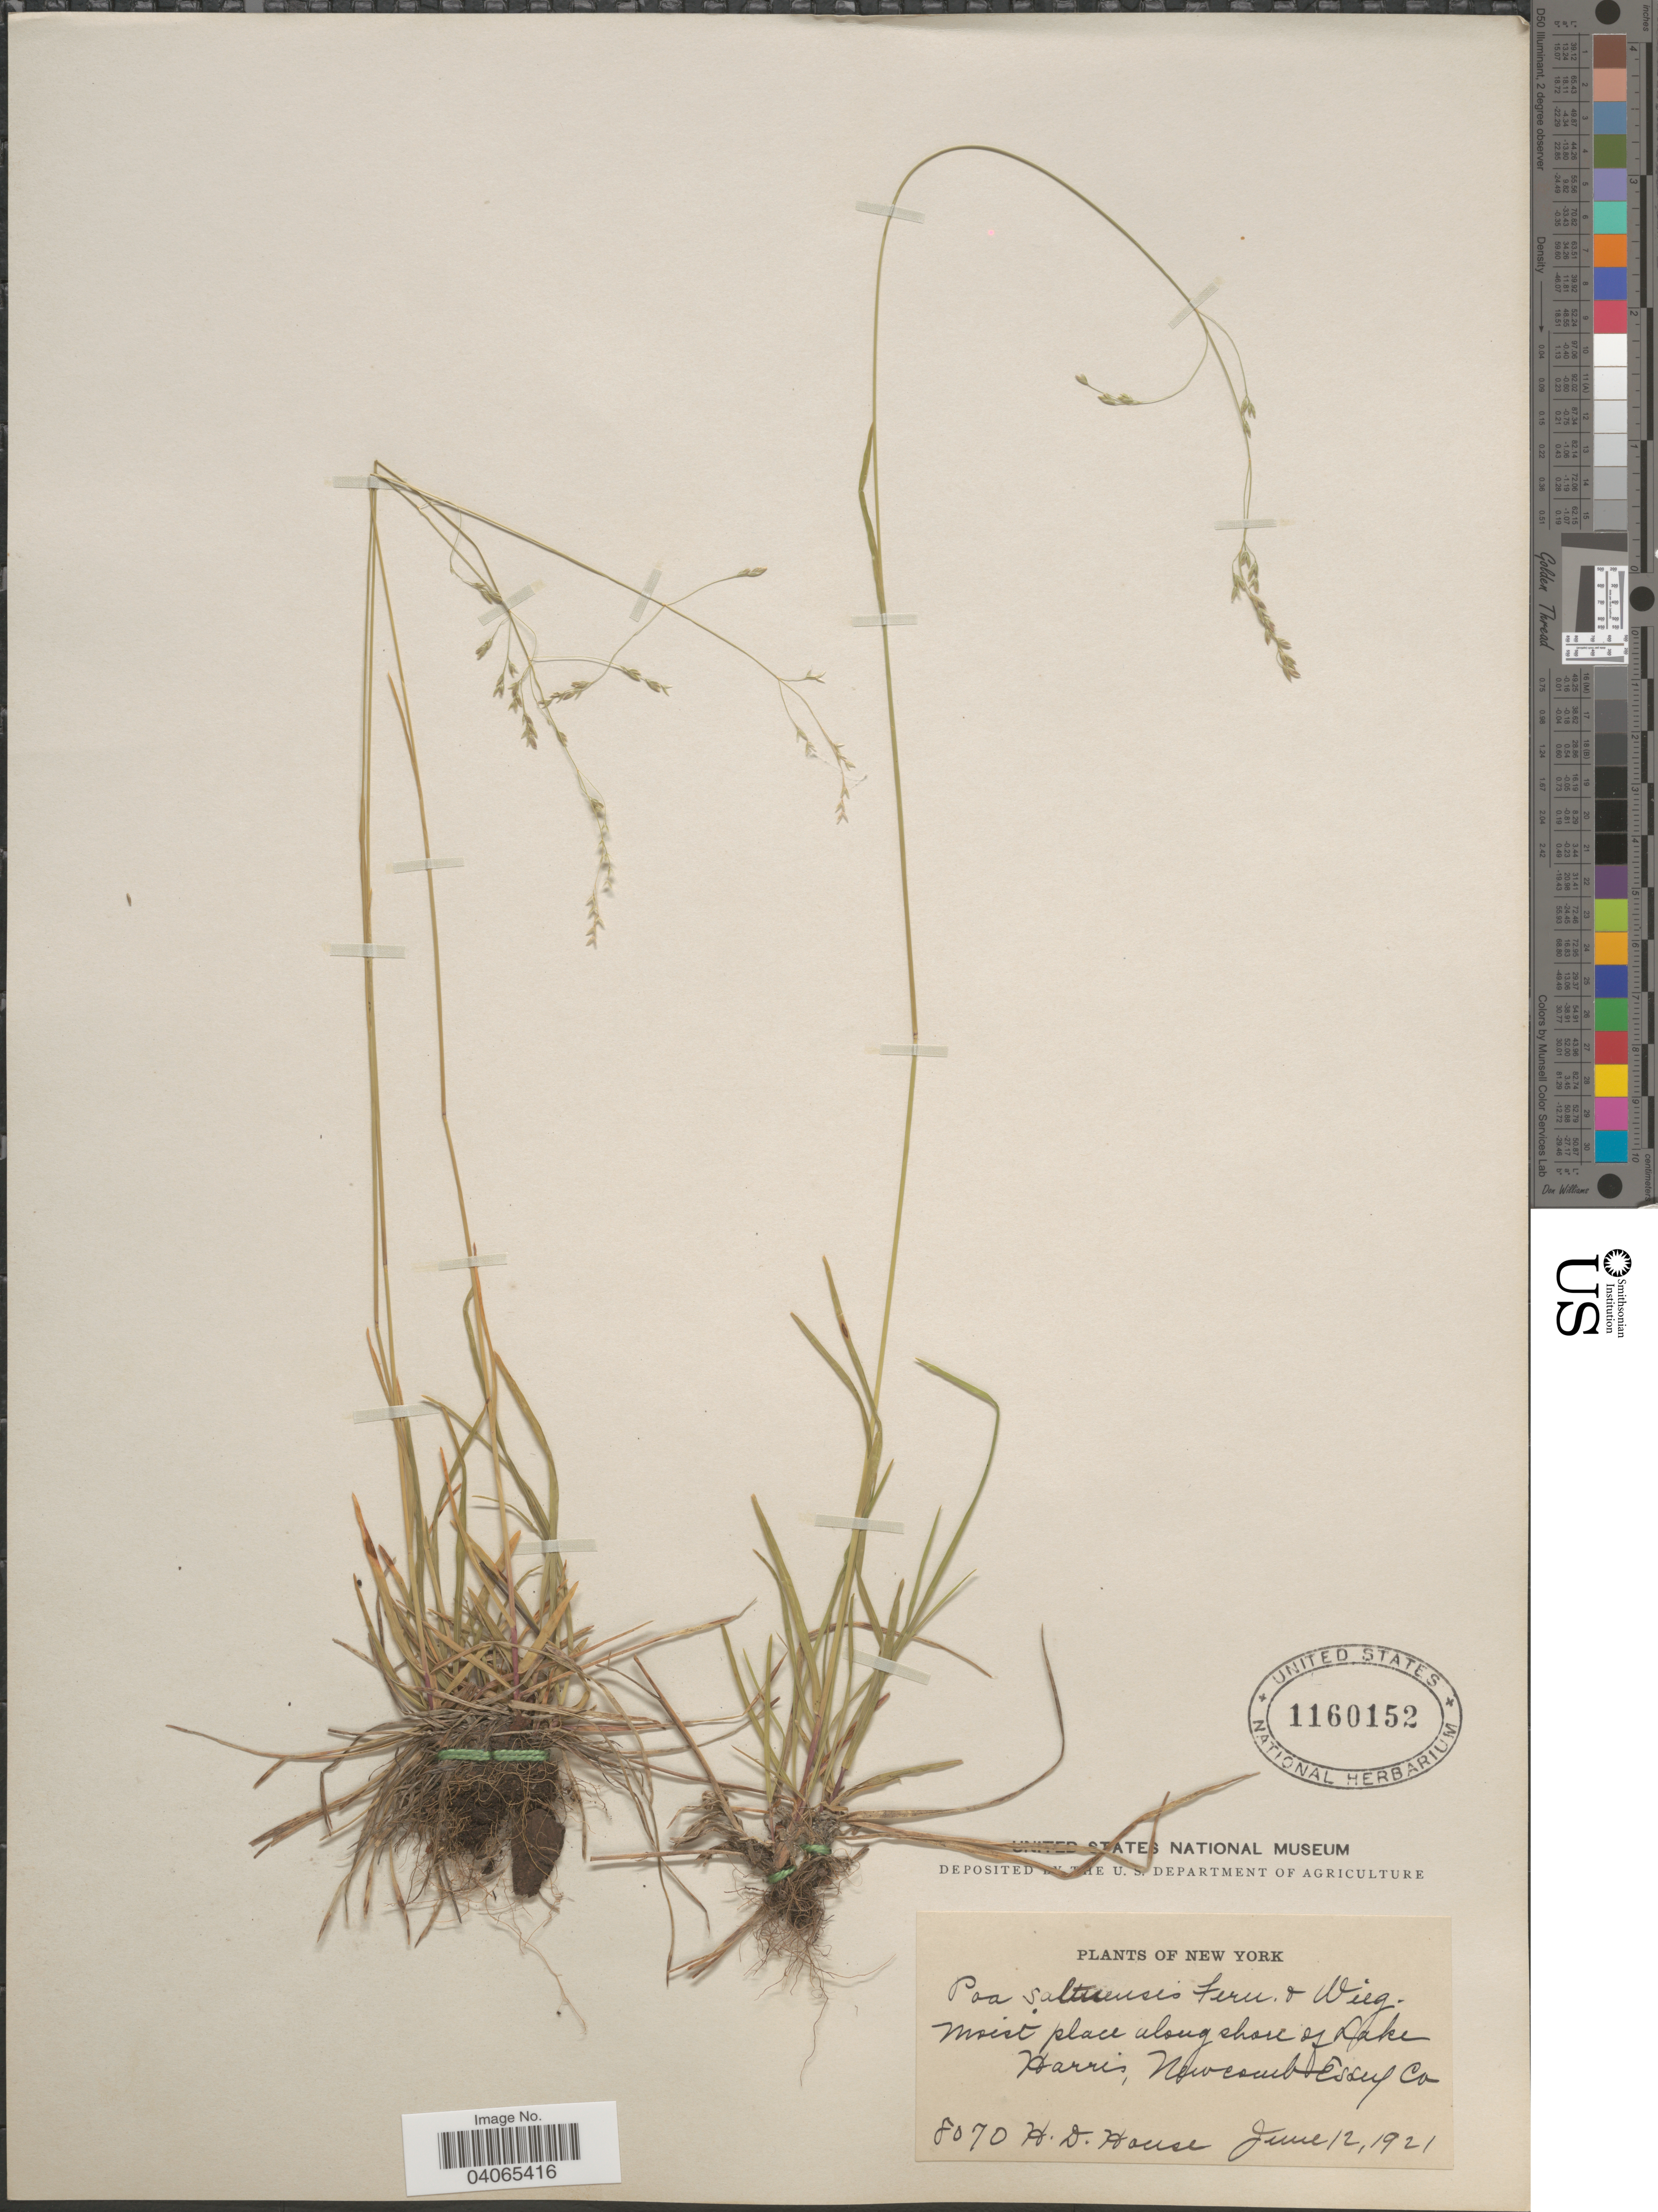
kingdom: Plantae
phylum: Tracheophyta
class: Liliopsida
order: Poales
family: Poaceae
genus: Poa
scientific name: Poa saltuensis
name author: Fernald & Wiegand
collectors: H. D. House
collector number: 8070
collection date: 1921-06-12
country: United States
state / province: New York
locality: Moist place along shore of Lake Harris, Newcomb Essex Co.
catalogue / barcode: US 1160152